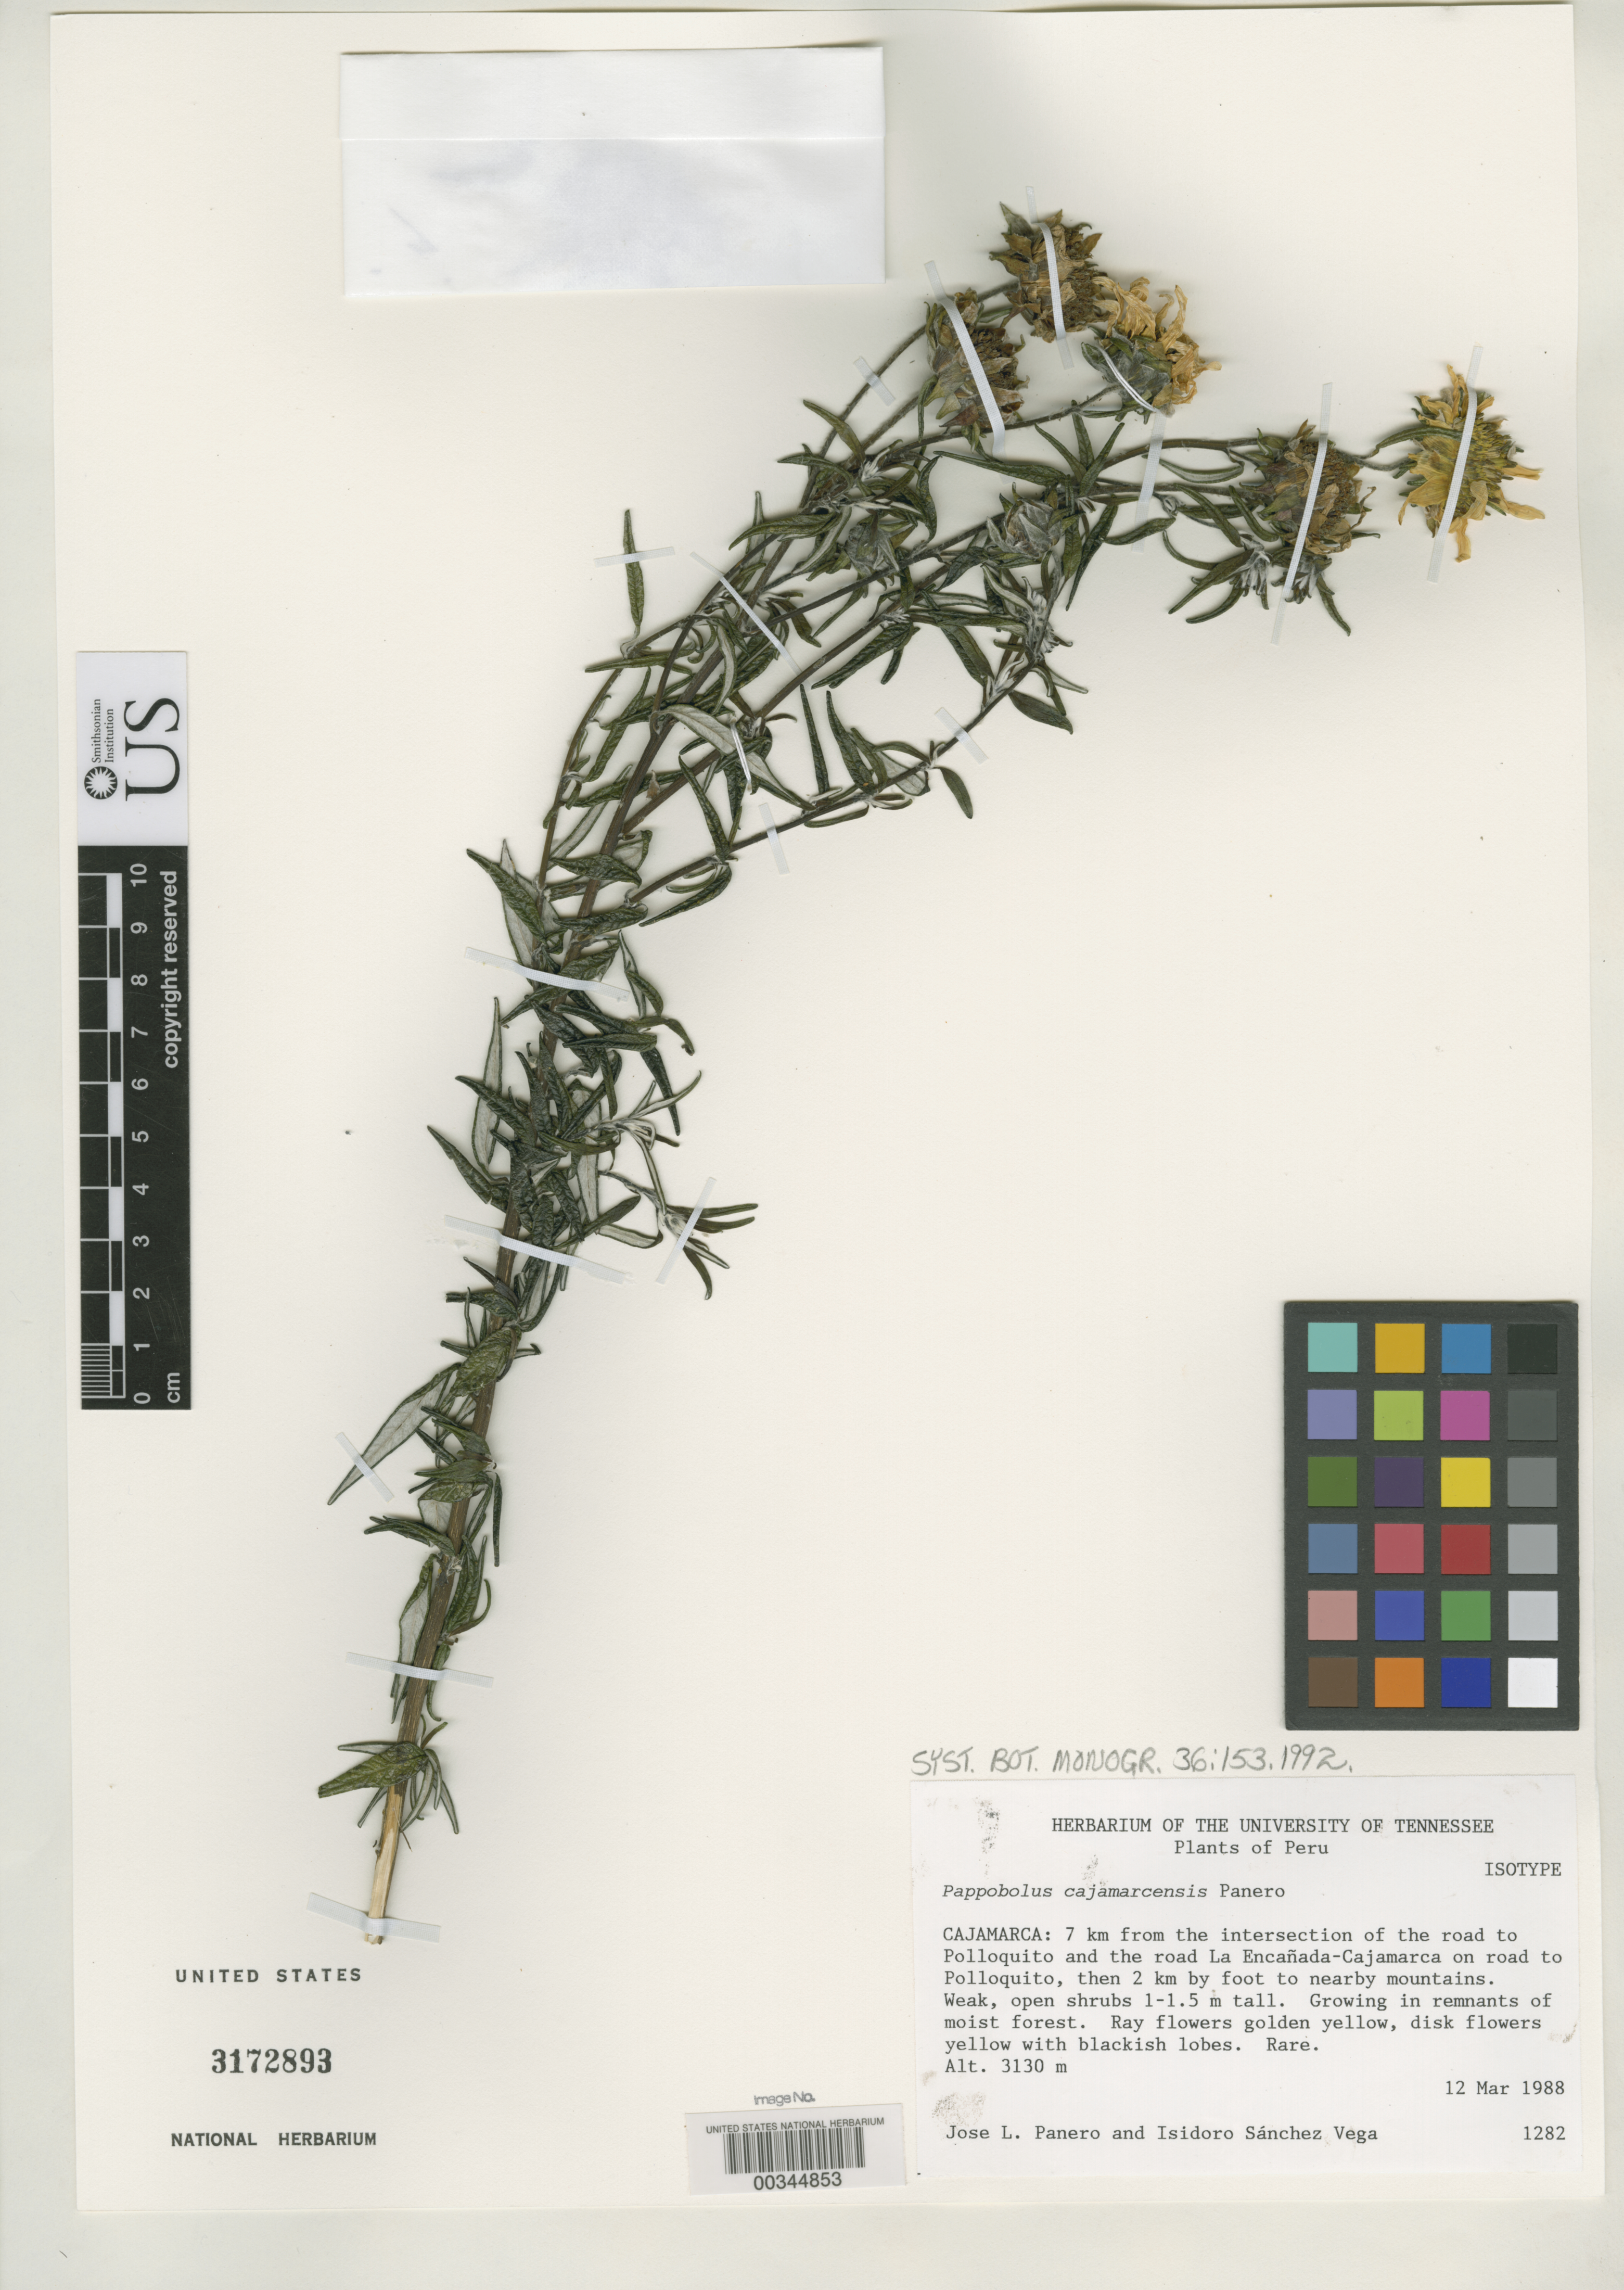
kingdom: Plantae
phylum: Tracheophyta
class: Magnoliopsida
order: Asterales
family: Asteraceae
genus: Pappobolus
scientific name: Pappobolus cajamarcensis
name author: Panero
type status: Isotype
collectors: J. L. Panero & I. Sánchez Vega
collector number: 1282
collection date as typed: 12 Mar 1988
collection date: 1988-03-12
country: Peru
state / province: Cajamarca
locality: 7 km intersection of road to Polloquito and Road La Encañada-Cajamarca on road to Polloquito, then 2 km to mountains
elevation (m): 3130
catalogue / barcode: US 3172893